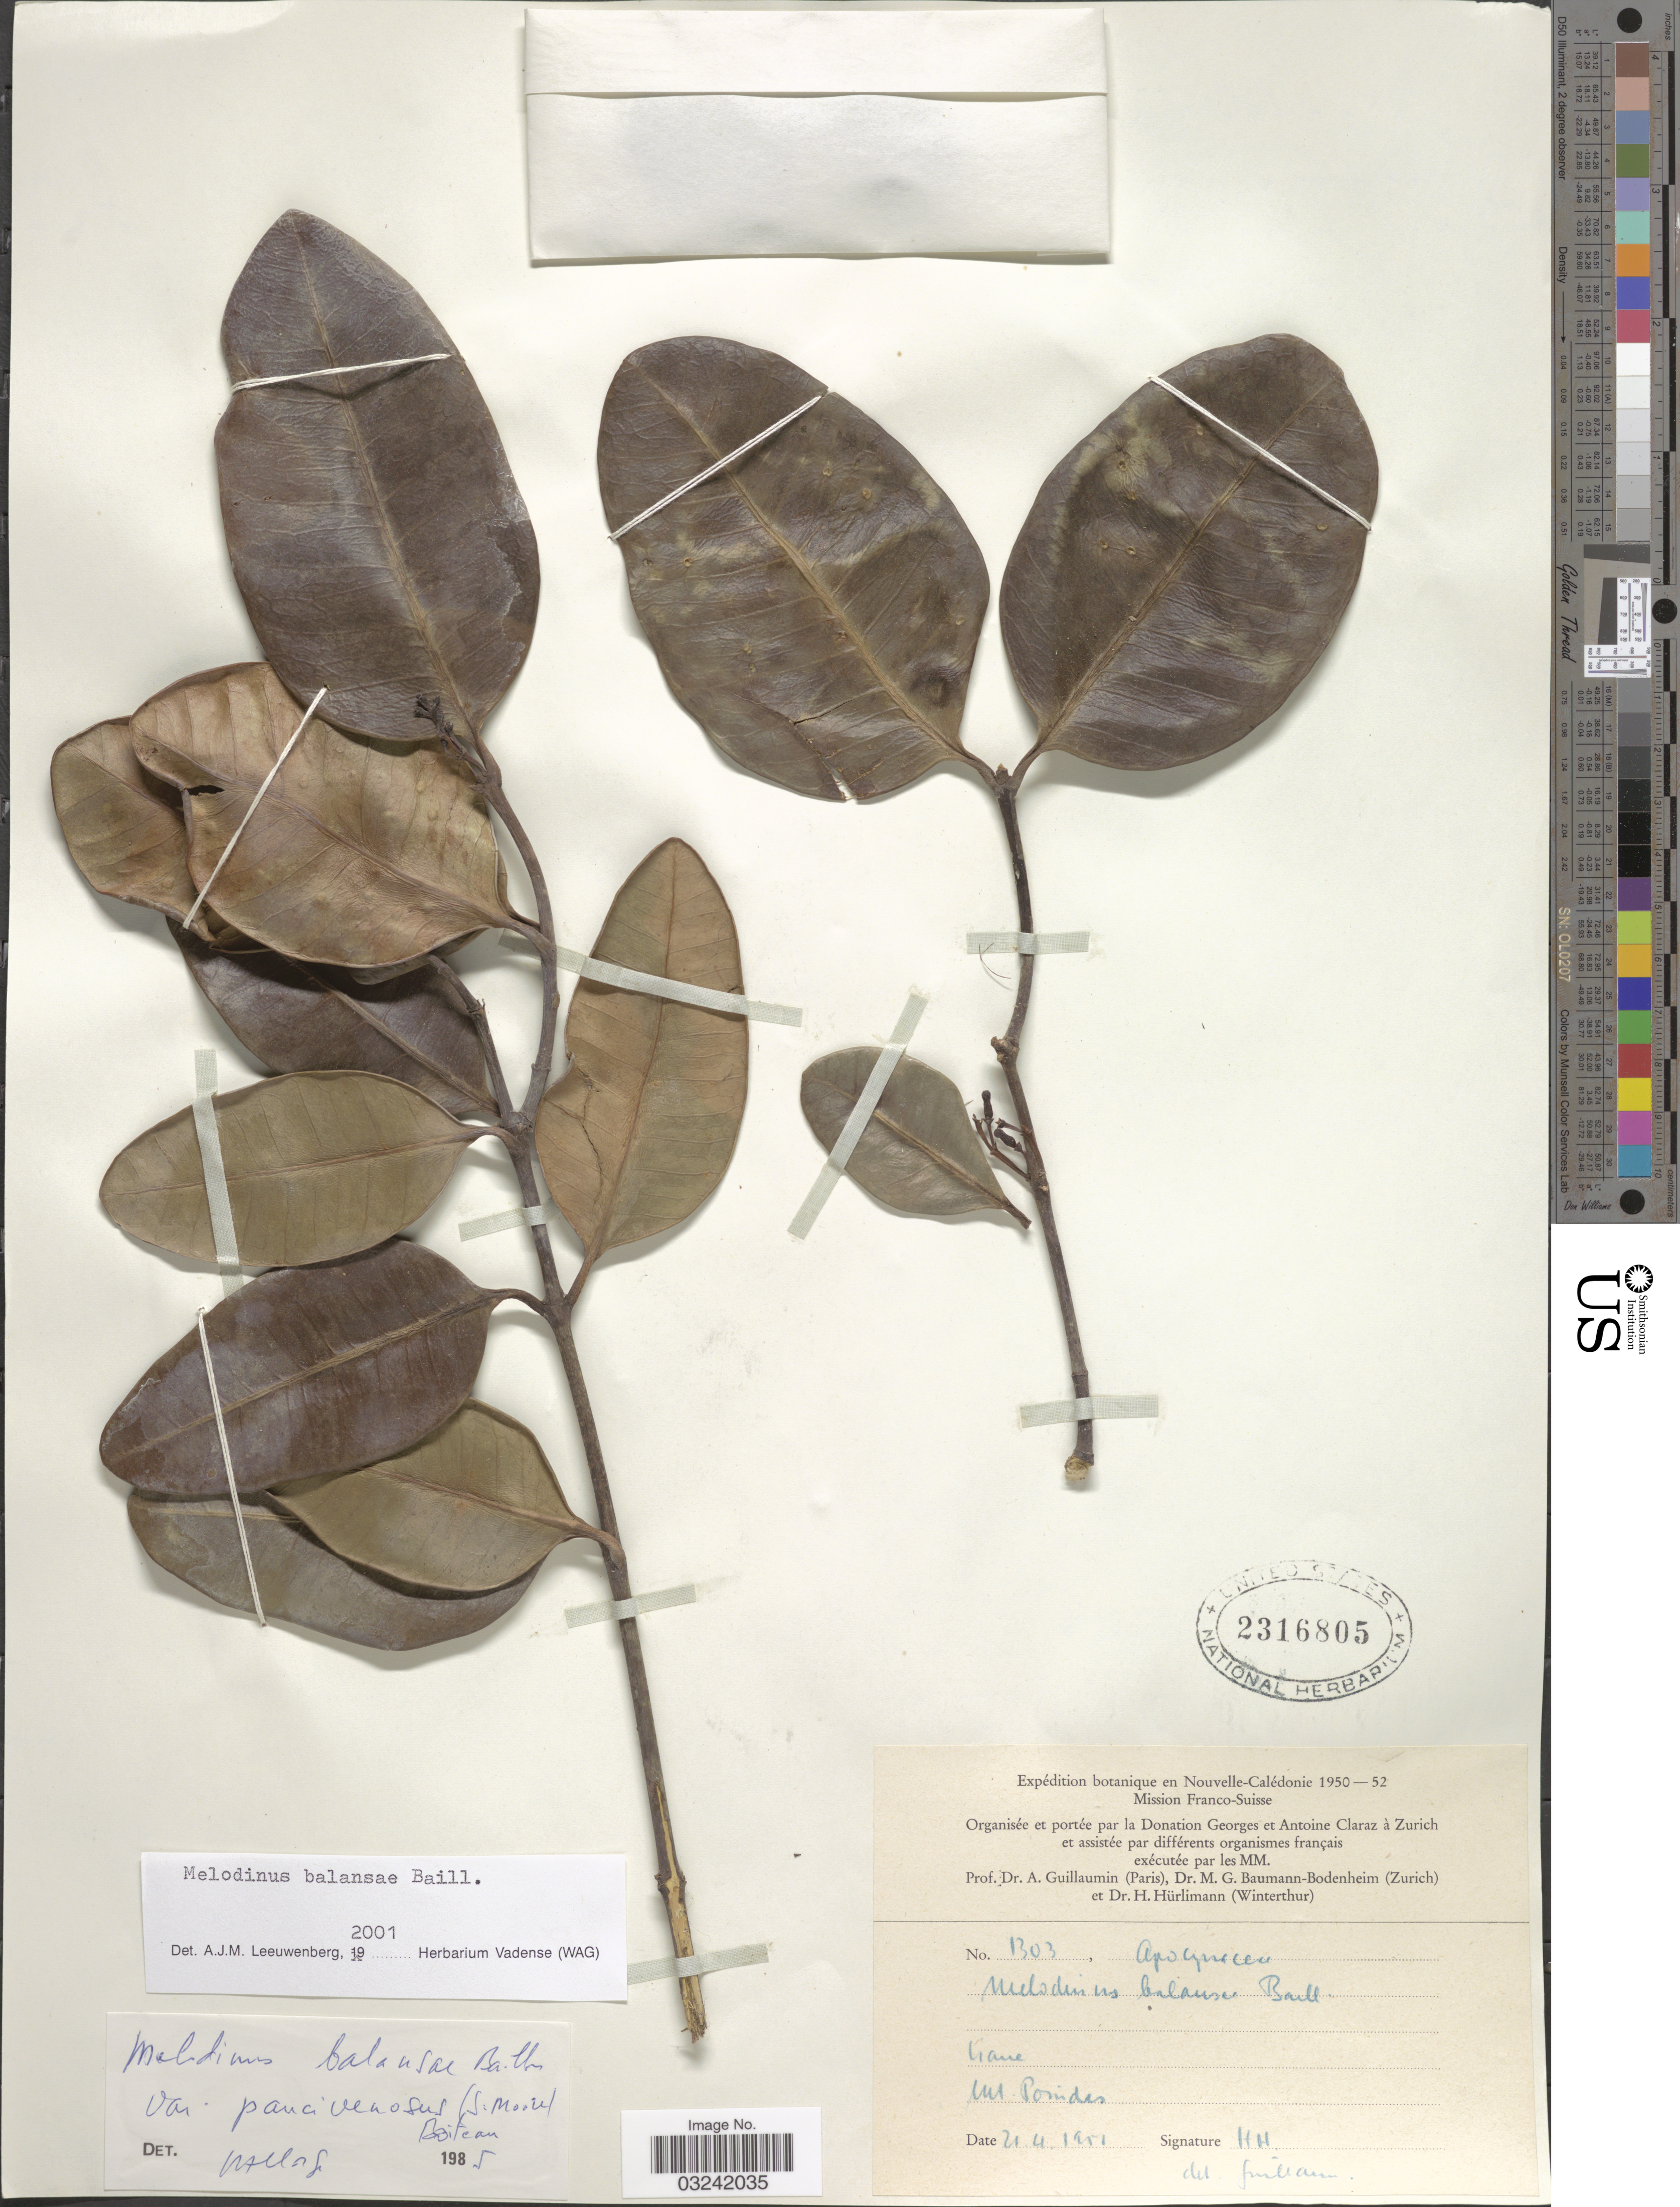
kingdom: Plantae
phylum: Tracheophyta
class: Magnoliopsida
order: Gentianales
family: Apocynaceae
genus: Melodinus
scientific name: Melodinus balansae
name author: Baill.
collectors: H. Hürlimann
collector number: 1303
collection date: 1951-04-21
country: New Caledonia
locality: Nouvelle-Calédonie, Mt. Ponidas [interpreted].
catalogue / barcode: US 2316805